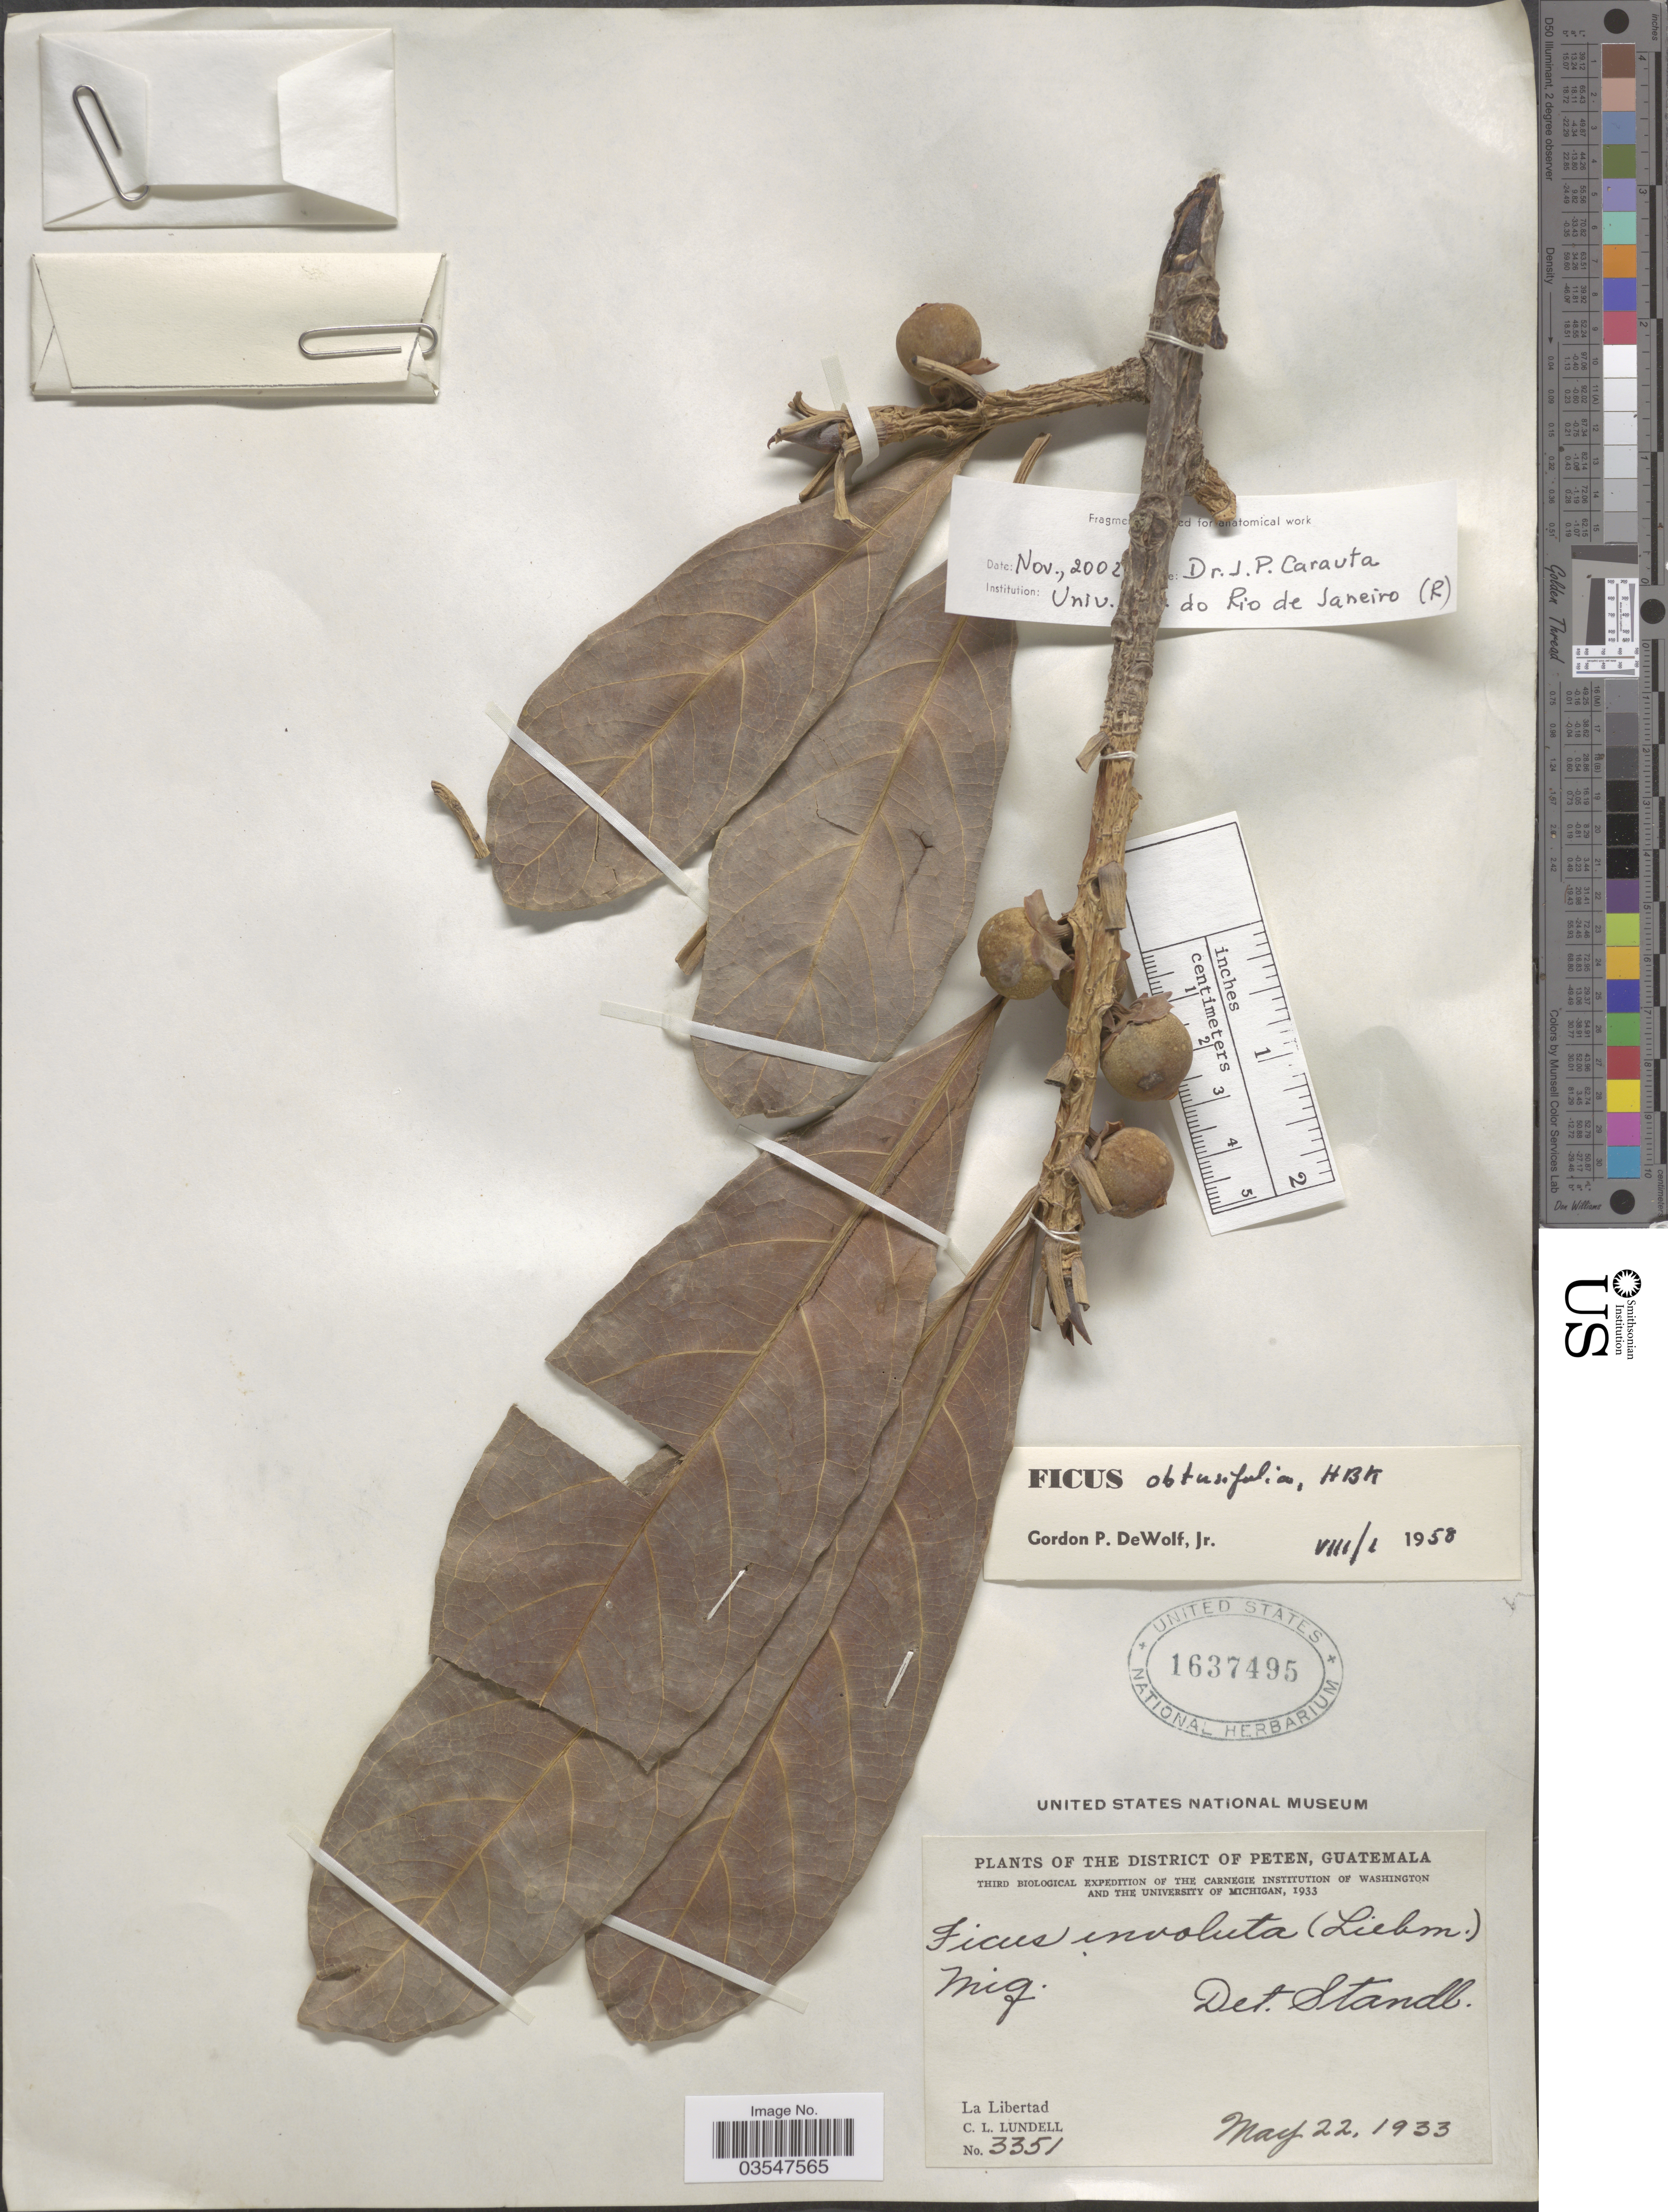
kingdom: Plantae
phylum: Tracheophyta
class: Magnoliopsida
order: Rosales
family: Moraceae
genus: Ficus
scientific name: Ficus obtusifolia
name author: Kunth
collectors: C. L. Lundell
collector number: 3351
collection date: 1933-05-22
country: Guatemala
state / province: El Peten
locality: The District of Peten. La Libertad.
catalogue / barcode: US 1637495